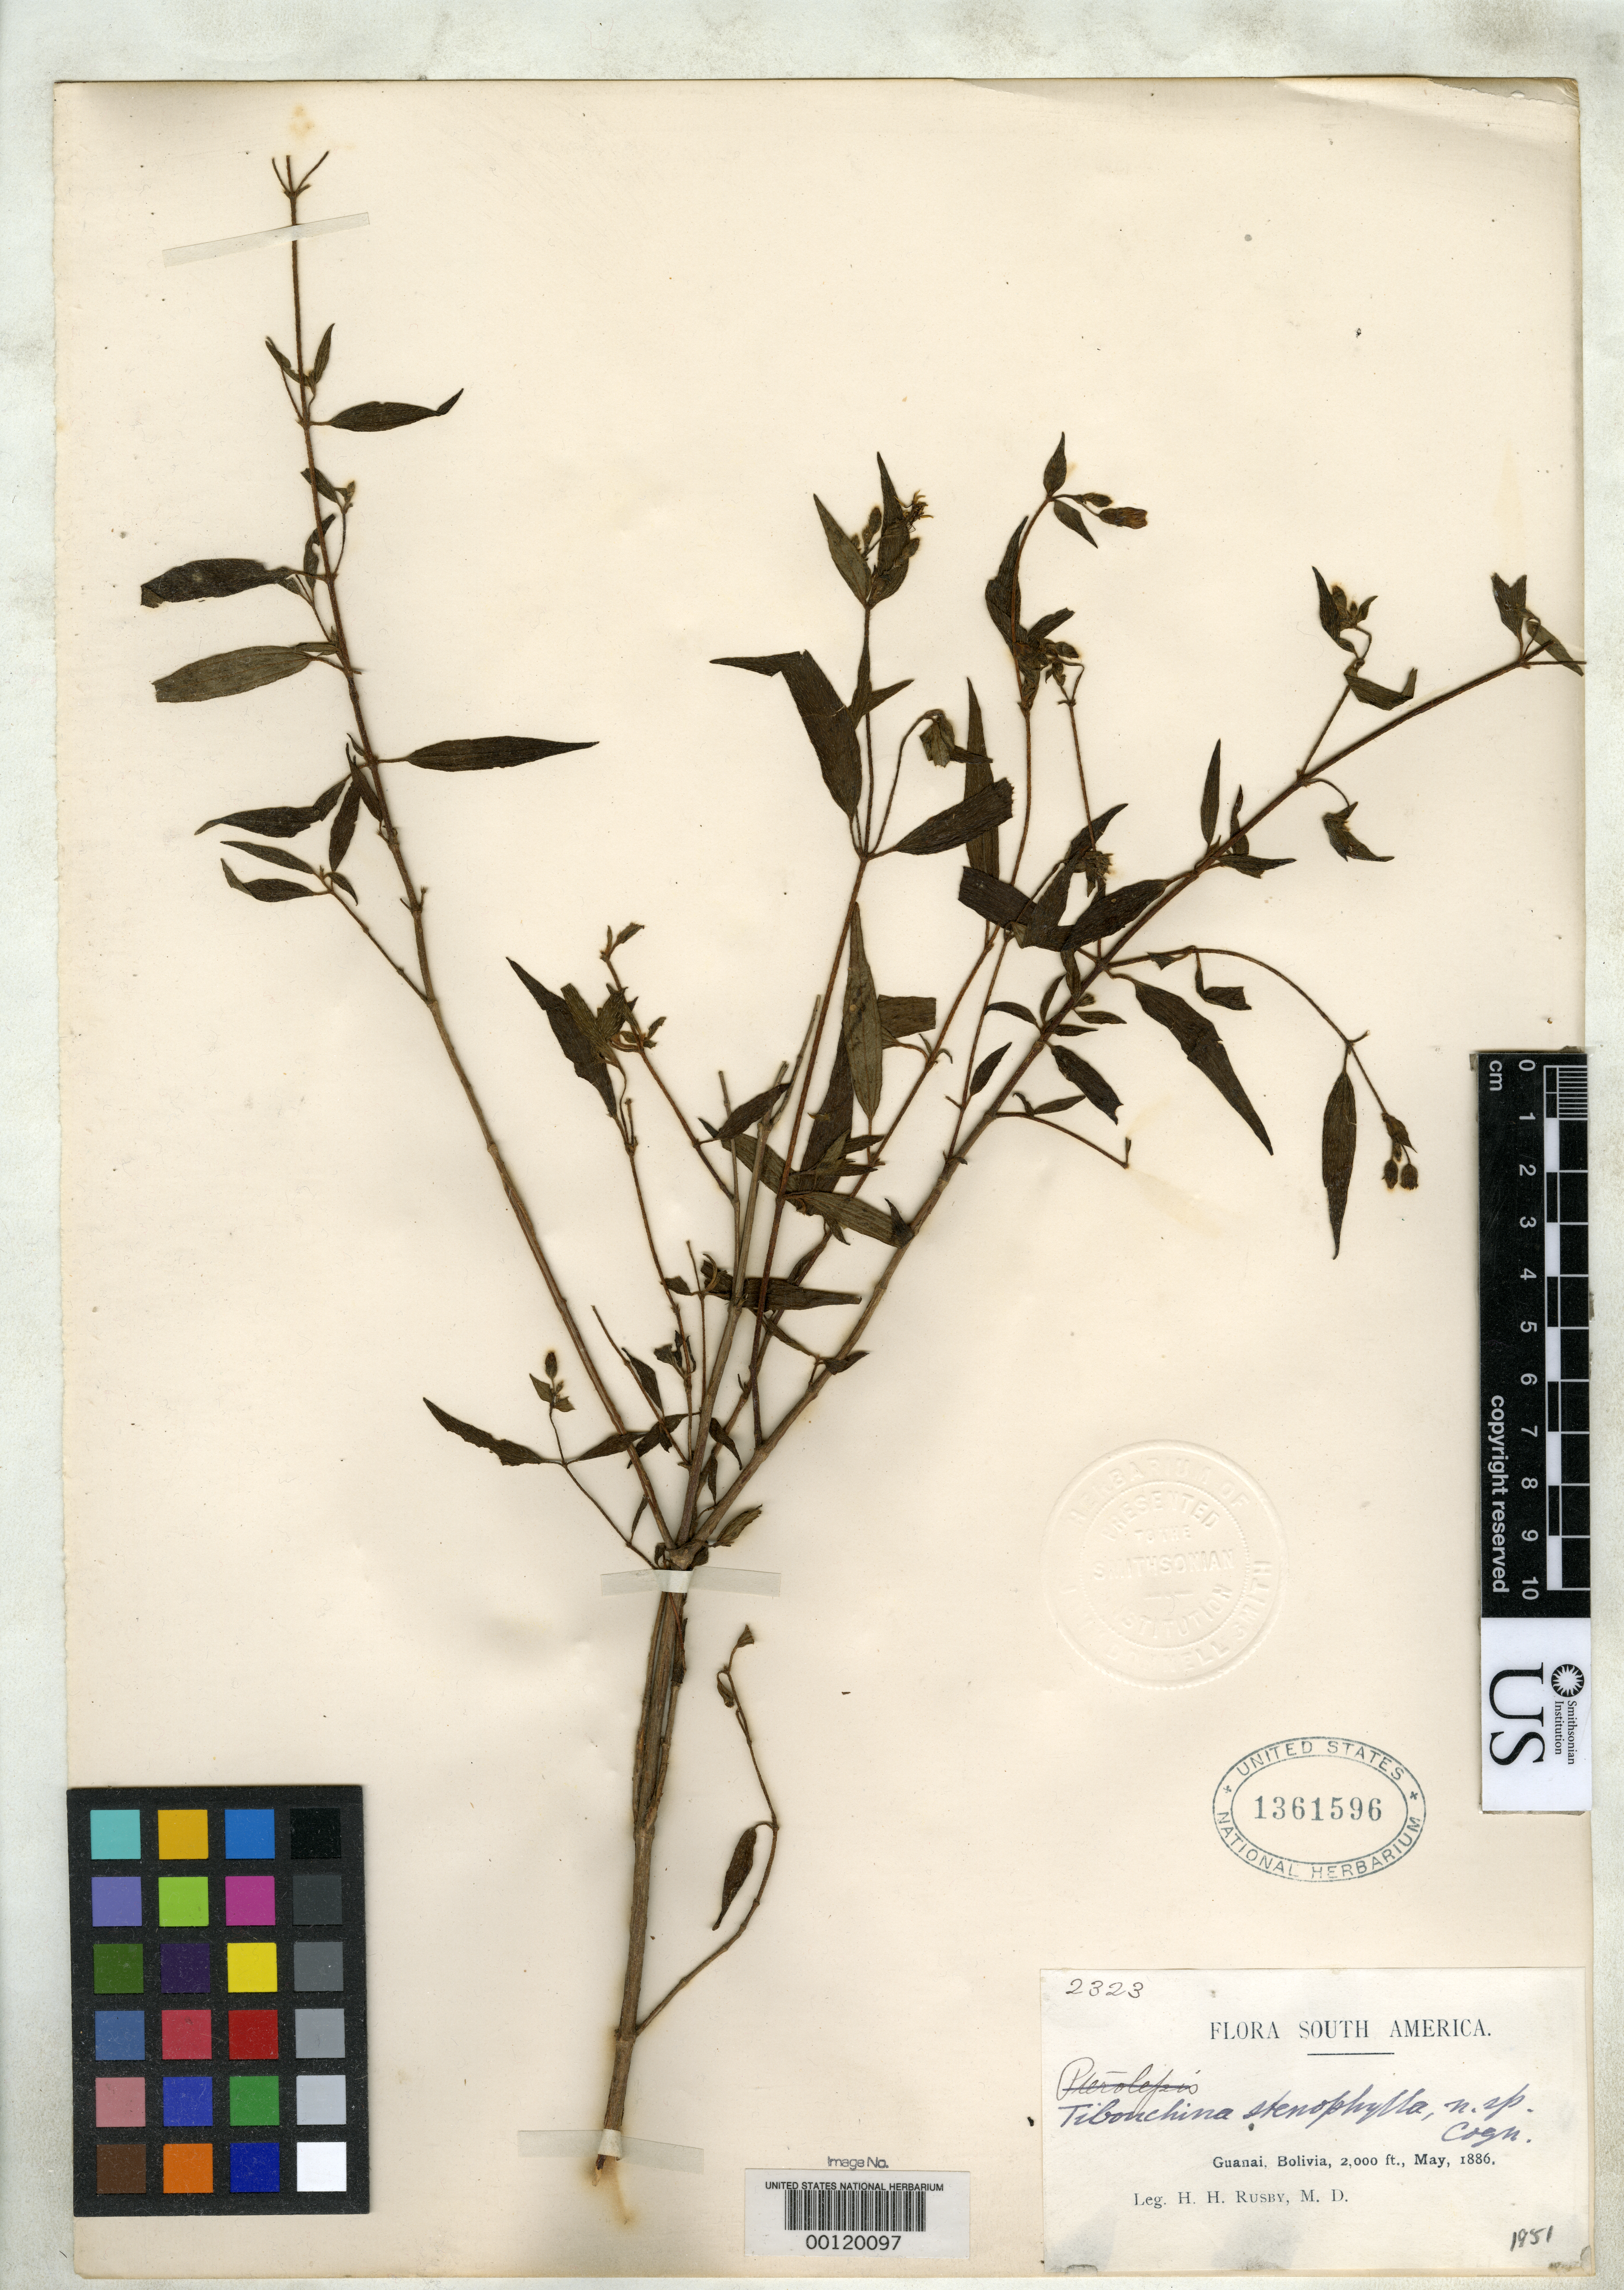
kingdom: Plantae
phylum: Tracheophyta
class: Magnoliopsida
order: Myrtales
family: Melastomataceae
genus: Tibouchina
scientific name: Tibouchina stenophylla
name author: Cogn.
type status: Isotype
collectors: H. H. Rusby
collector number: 2323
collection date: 1886-05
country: Bolivia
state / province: La Páz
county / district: Larecaja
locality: Guanay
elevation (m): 610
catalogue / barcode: US 1361596